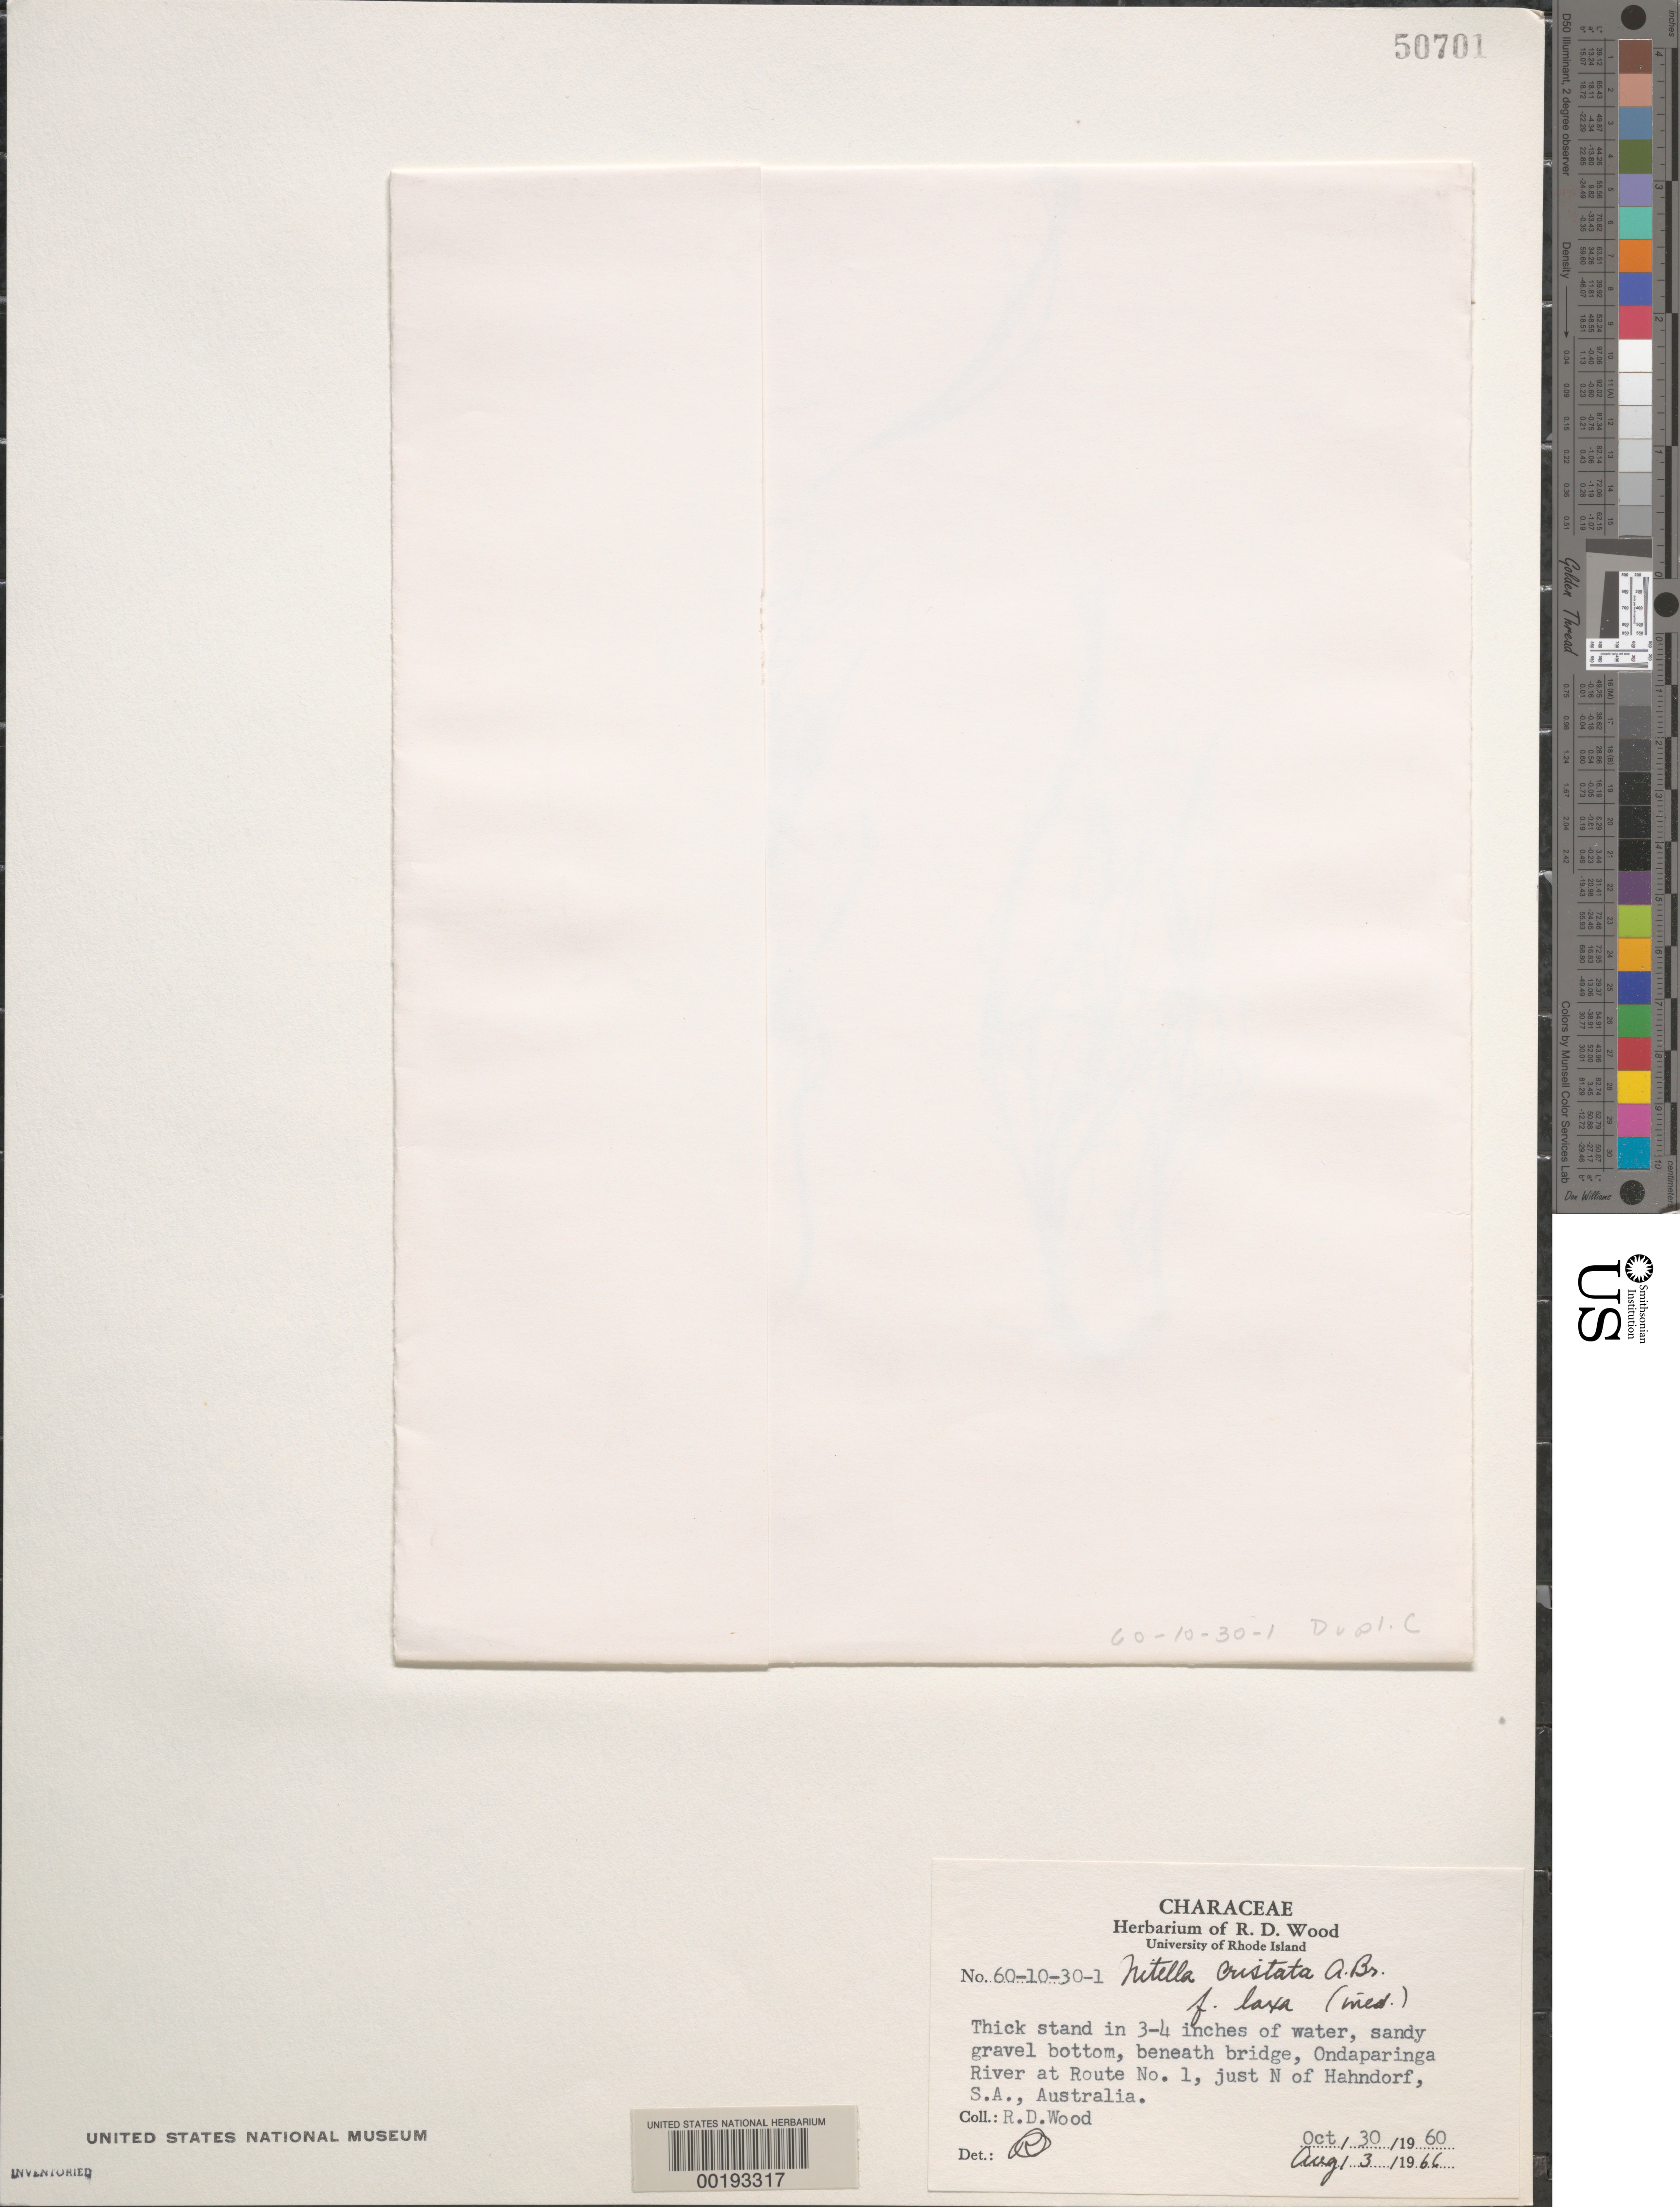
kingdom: Plantae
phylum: Charophyta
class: Charophyceae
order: Charales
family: Characeae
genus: Nitella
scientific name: Nitella cristata f. laxa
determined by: Wood, R. D.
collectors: R. Wood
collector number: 60-10-30-1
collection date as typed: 30 Oct 1960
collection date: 1960-10-30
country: Australia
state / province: South Australia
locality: Ondaparinga River, Route 1, just north of Hahndorf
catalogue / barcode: US 50701